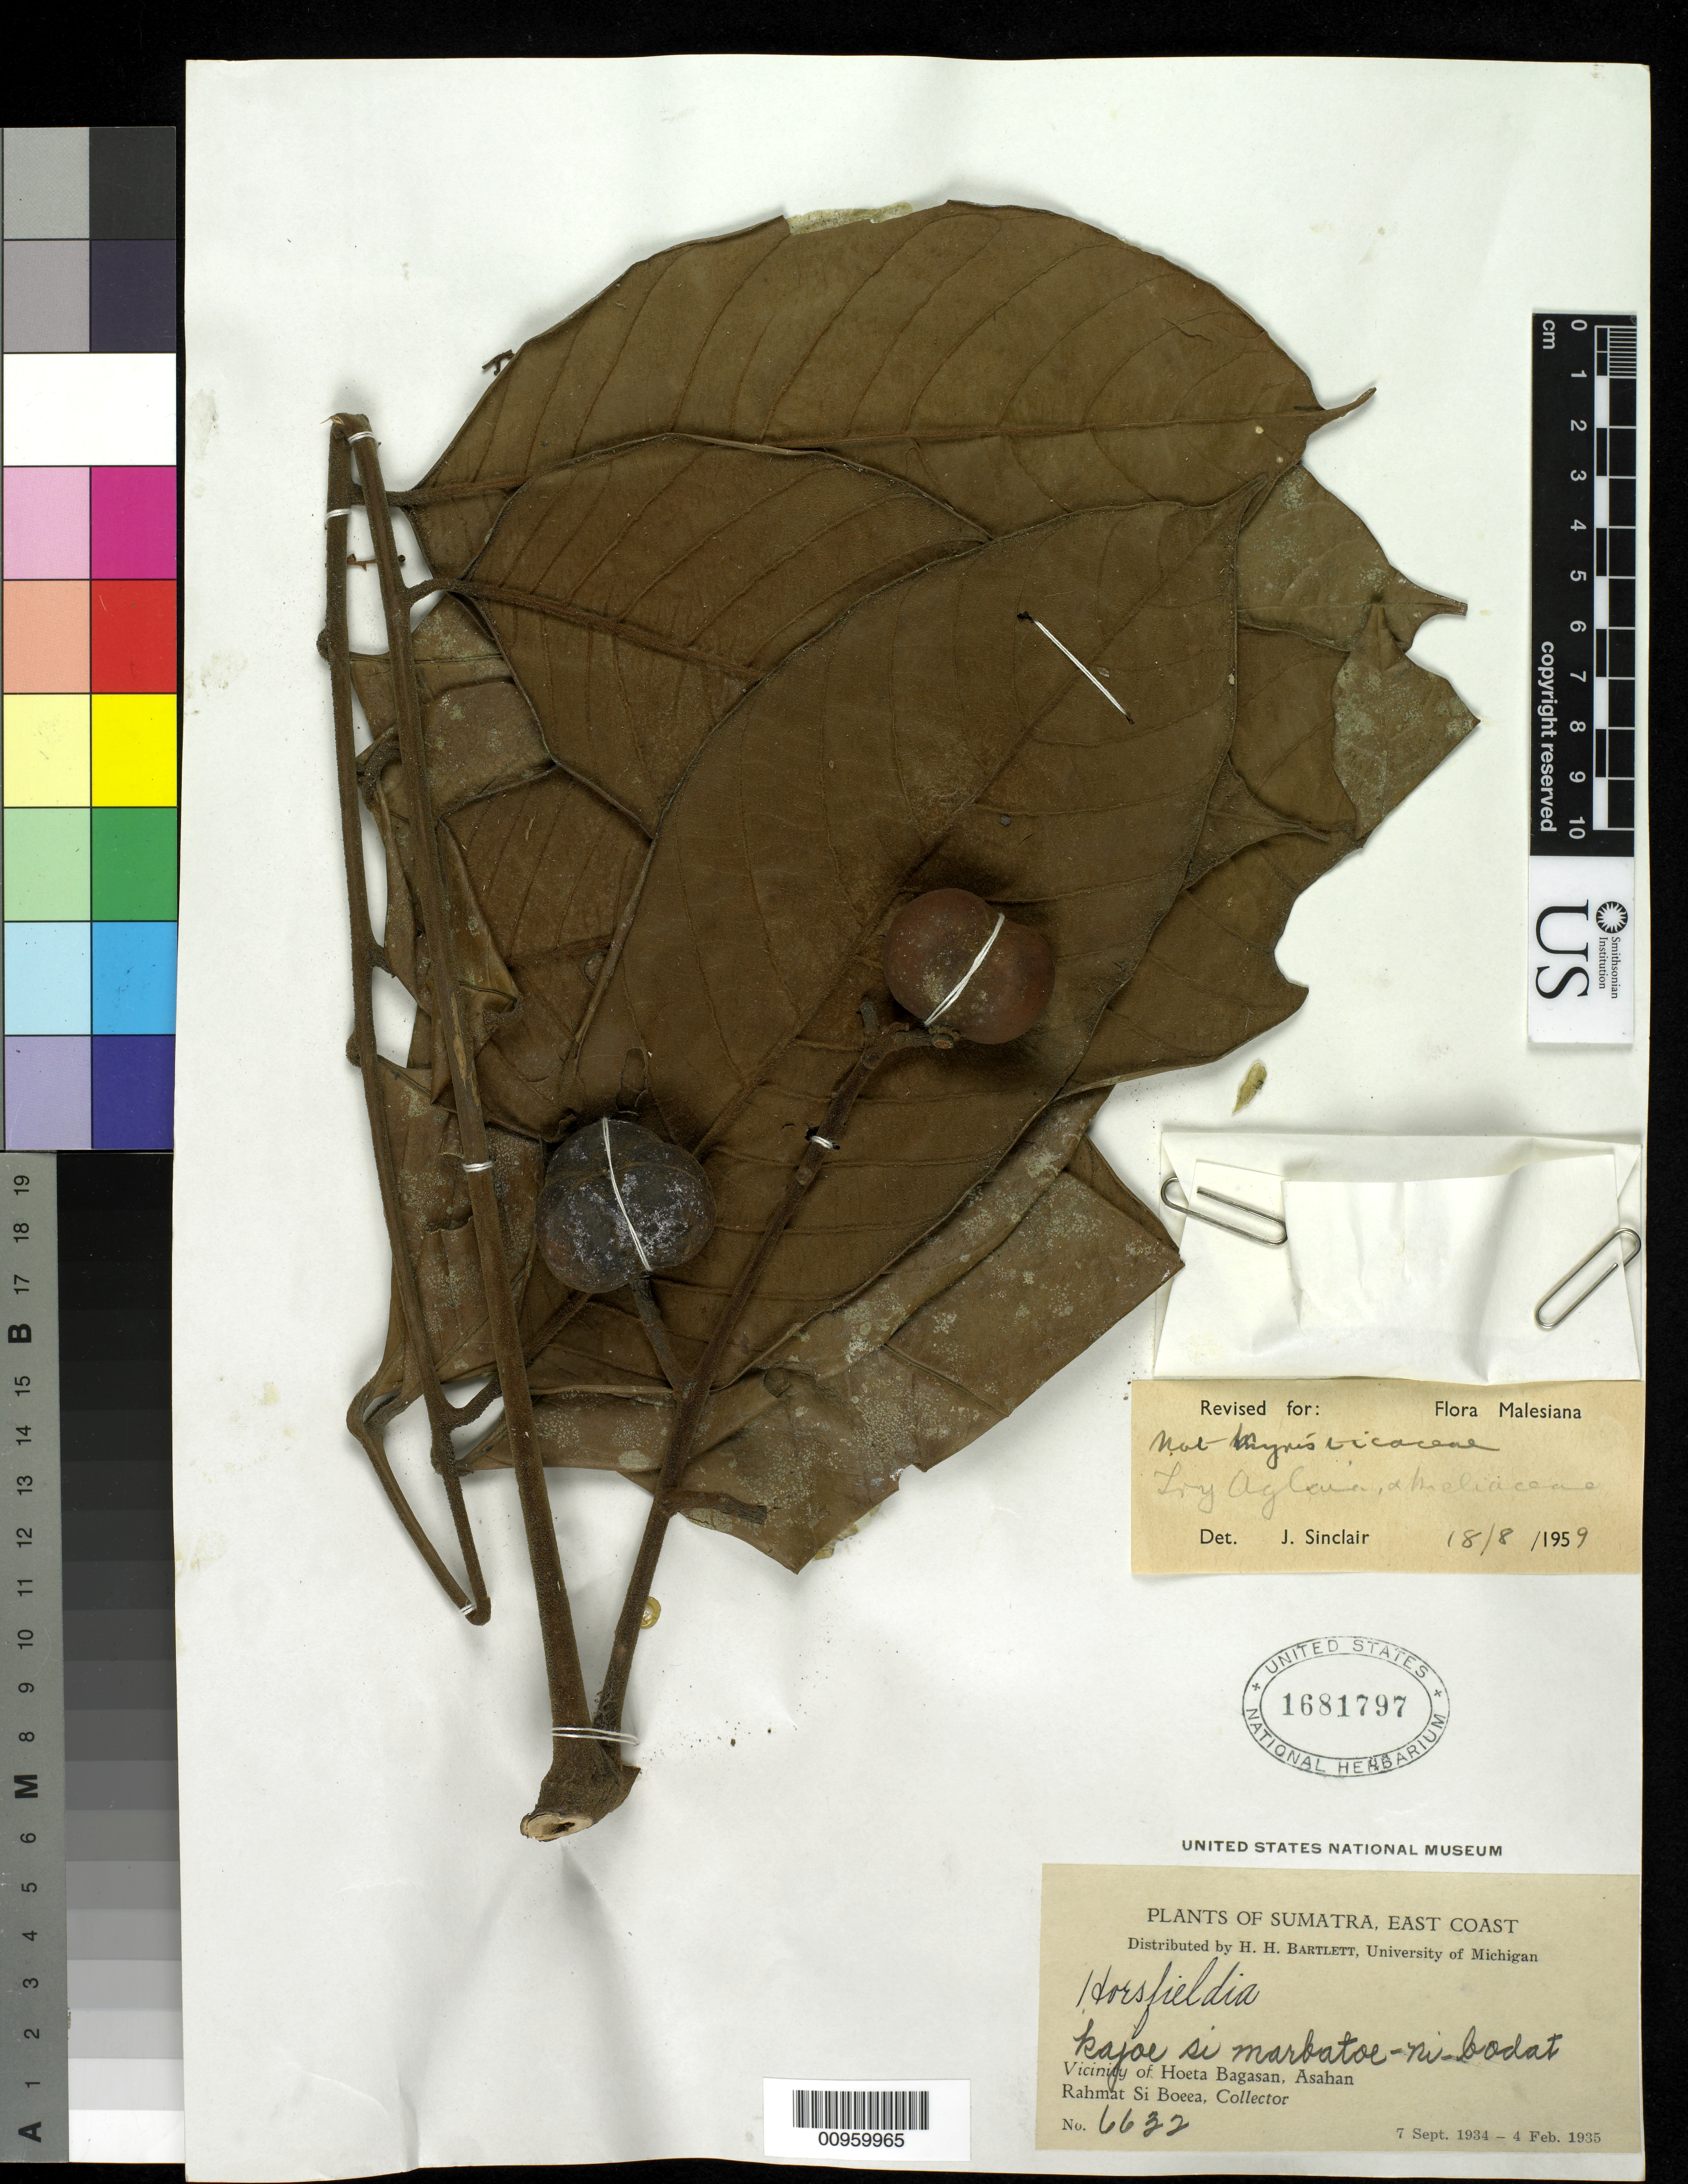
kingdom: Plantae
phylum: Tracheophyta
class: Magnoliopsida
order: Sapindales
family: Meliaceae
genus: Chisocheton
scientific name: Chisocheton sp.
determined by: Pannell, C. M.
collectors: Rahmat Si Boeea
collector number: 6632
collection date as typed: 07 Sep 1934 to 04 Feb 1935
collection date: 1934-09-07/1935-02-04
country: Indonesia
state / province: Sumatra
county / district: North Sumatra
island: Sumatra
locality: Hoeta Bagasan, Asahan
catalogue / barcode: US 1681797